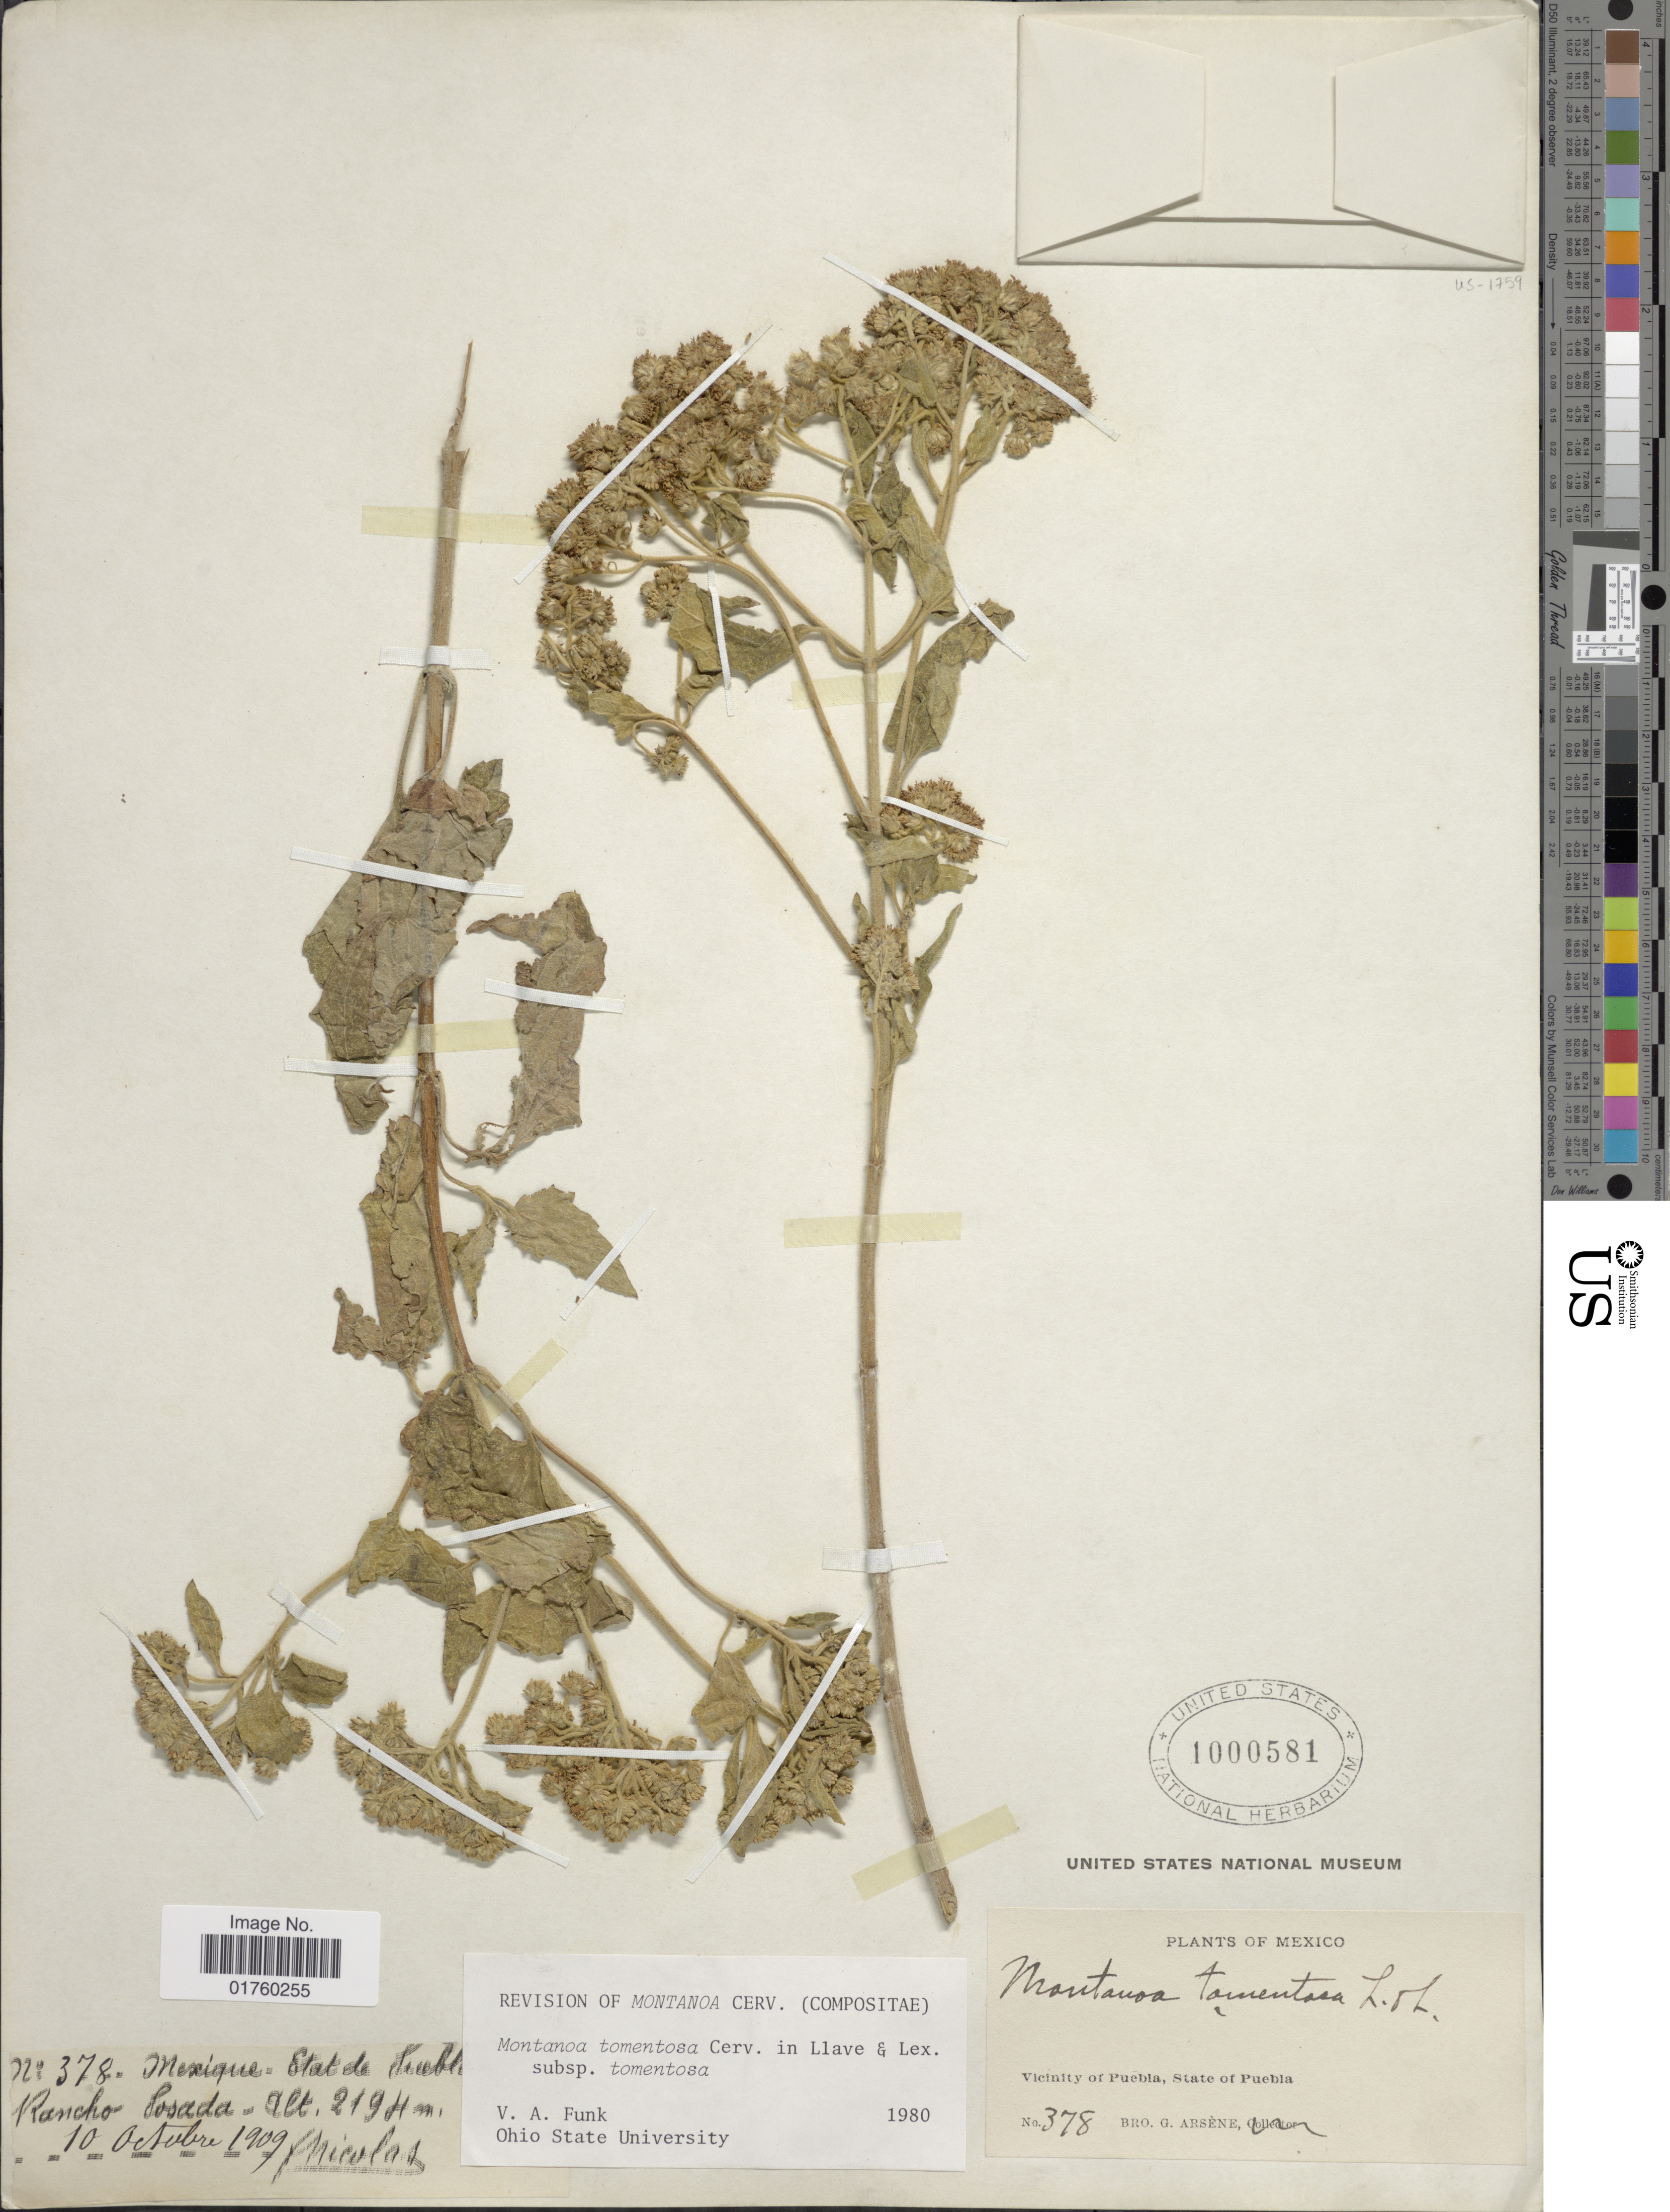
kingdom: Plantae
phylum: Tracheophyta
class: Magnoliopsida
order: Asterales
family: Asteraceae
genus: Montanoa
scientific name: Montanoa tomentosa subsp. tomentosa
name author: Cerv.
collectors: Bro. G. Arsène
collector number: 378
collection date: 1909-10-10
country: Mexico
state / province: Puebla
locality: Rancho Posada, Nicolas, vicinity of Puebla.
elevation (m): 2194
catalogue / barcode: US 1000581